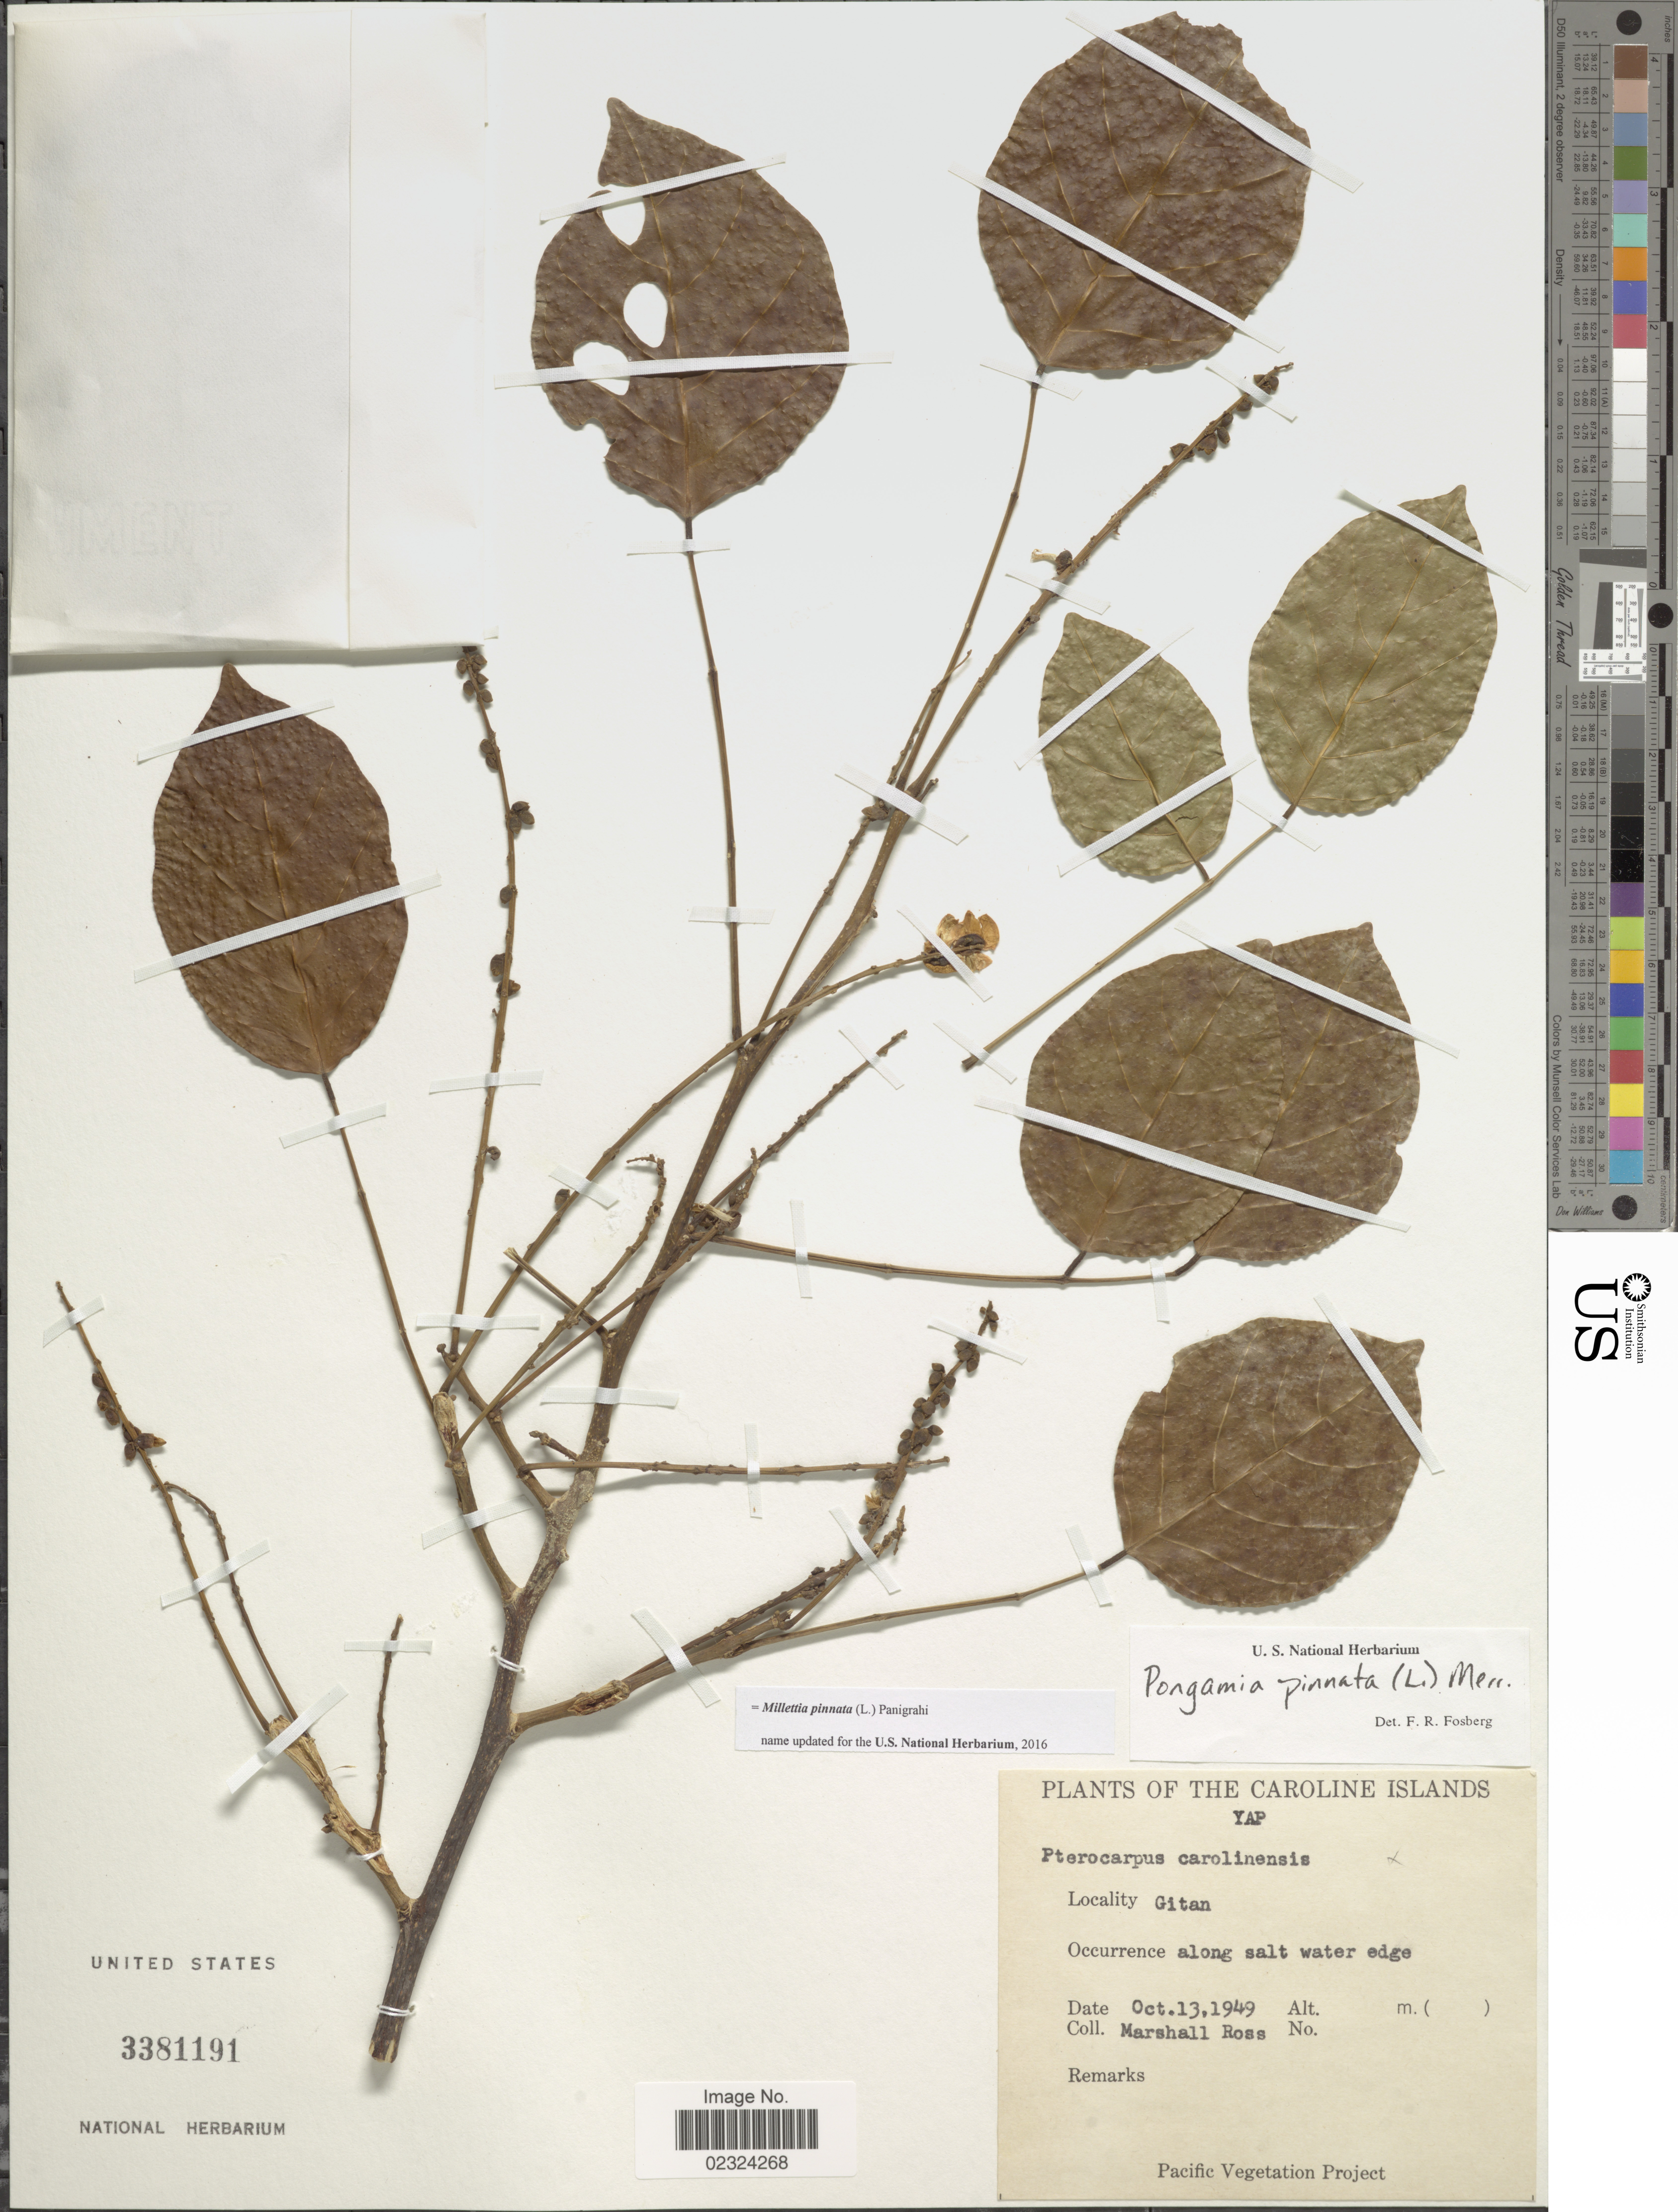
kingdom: Plantae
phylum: Tracheophyta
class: Magnoliopsida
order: Fabales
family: Fabaceae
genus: Millettia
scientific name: Millettia pinnata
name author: (L.) Panigrahi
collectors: M. Ross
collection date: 1949-10-13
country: Micronesia, Federated States of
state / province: Yap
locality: Caroline Islands. Gitan.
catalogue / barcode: US 3381191